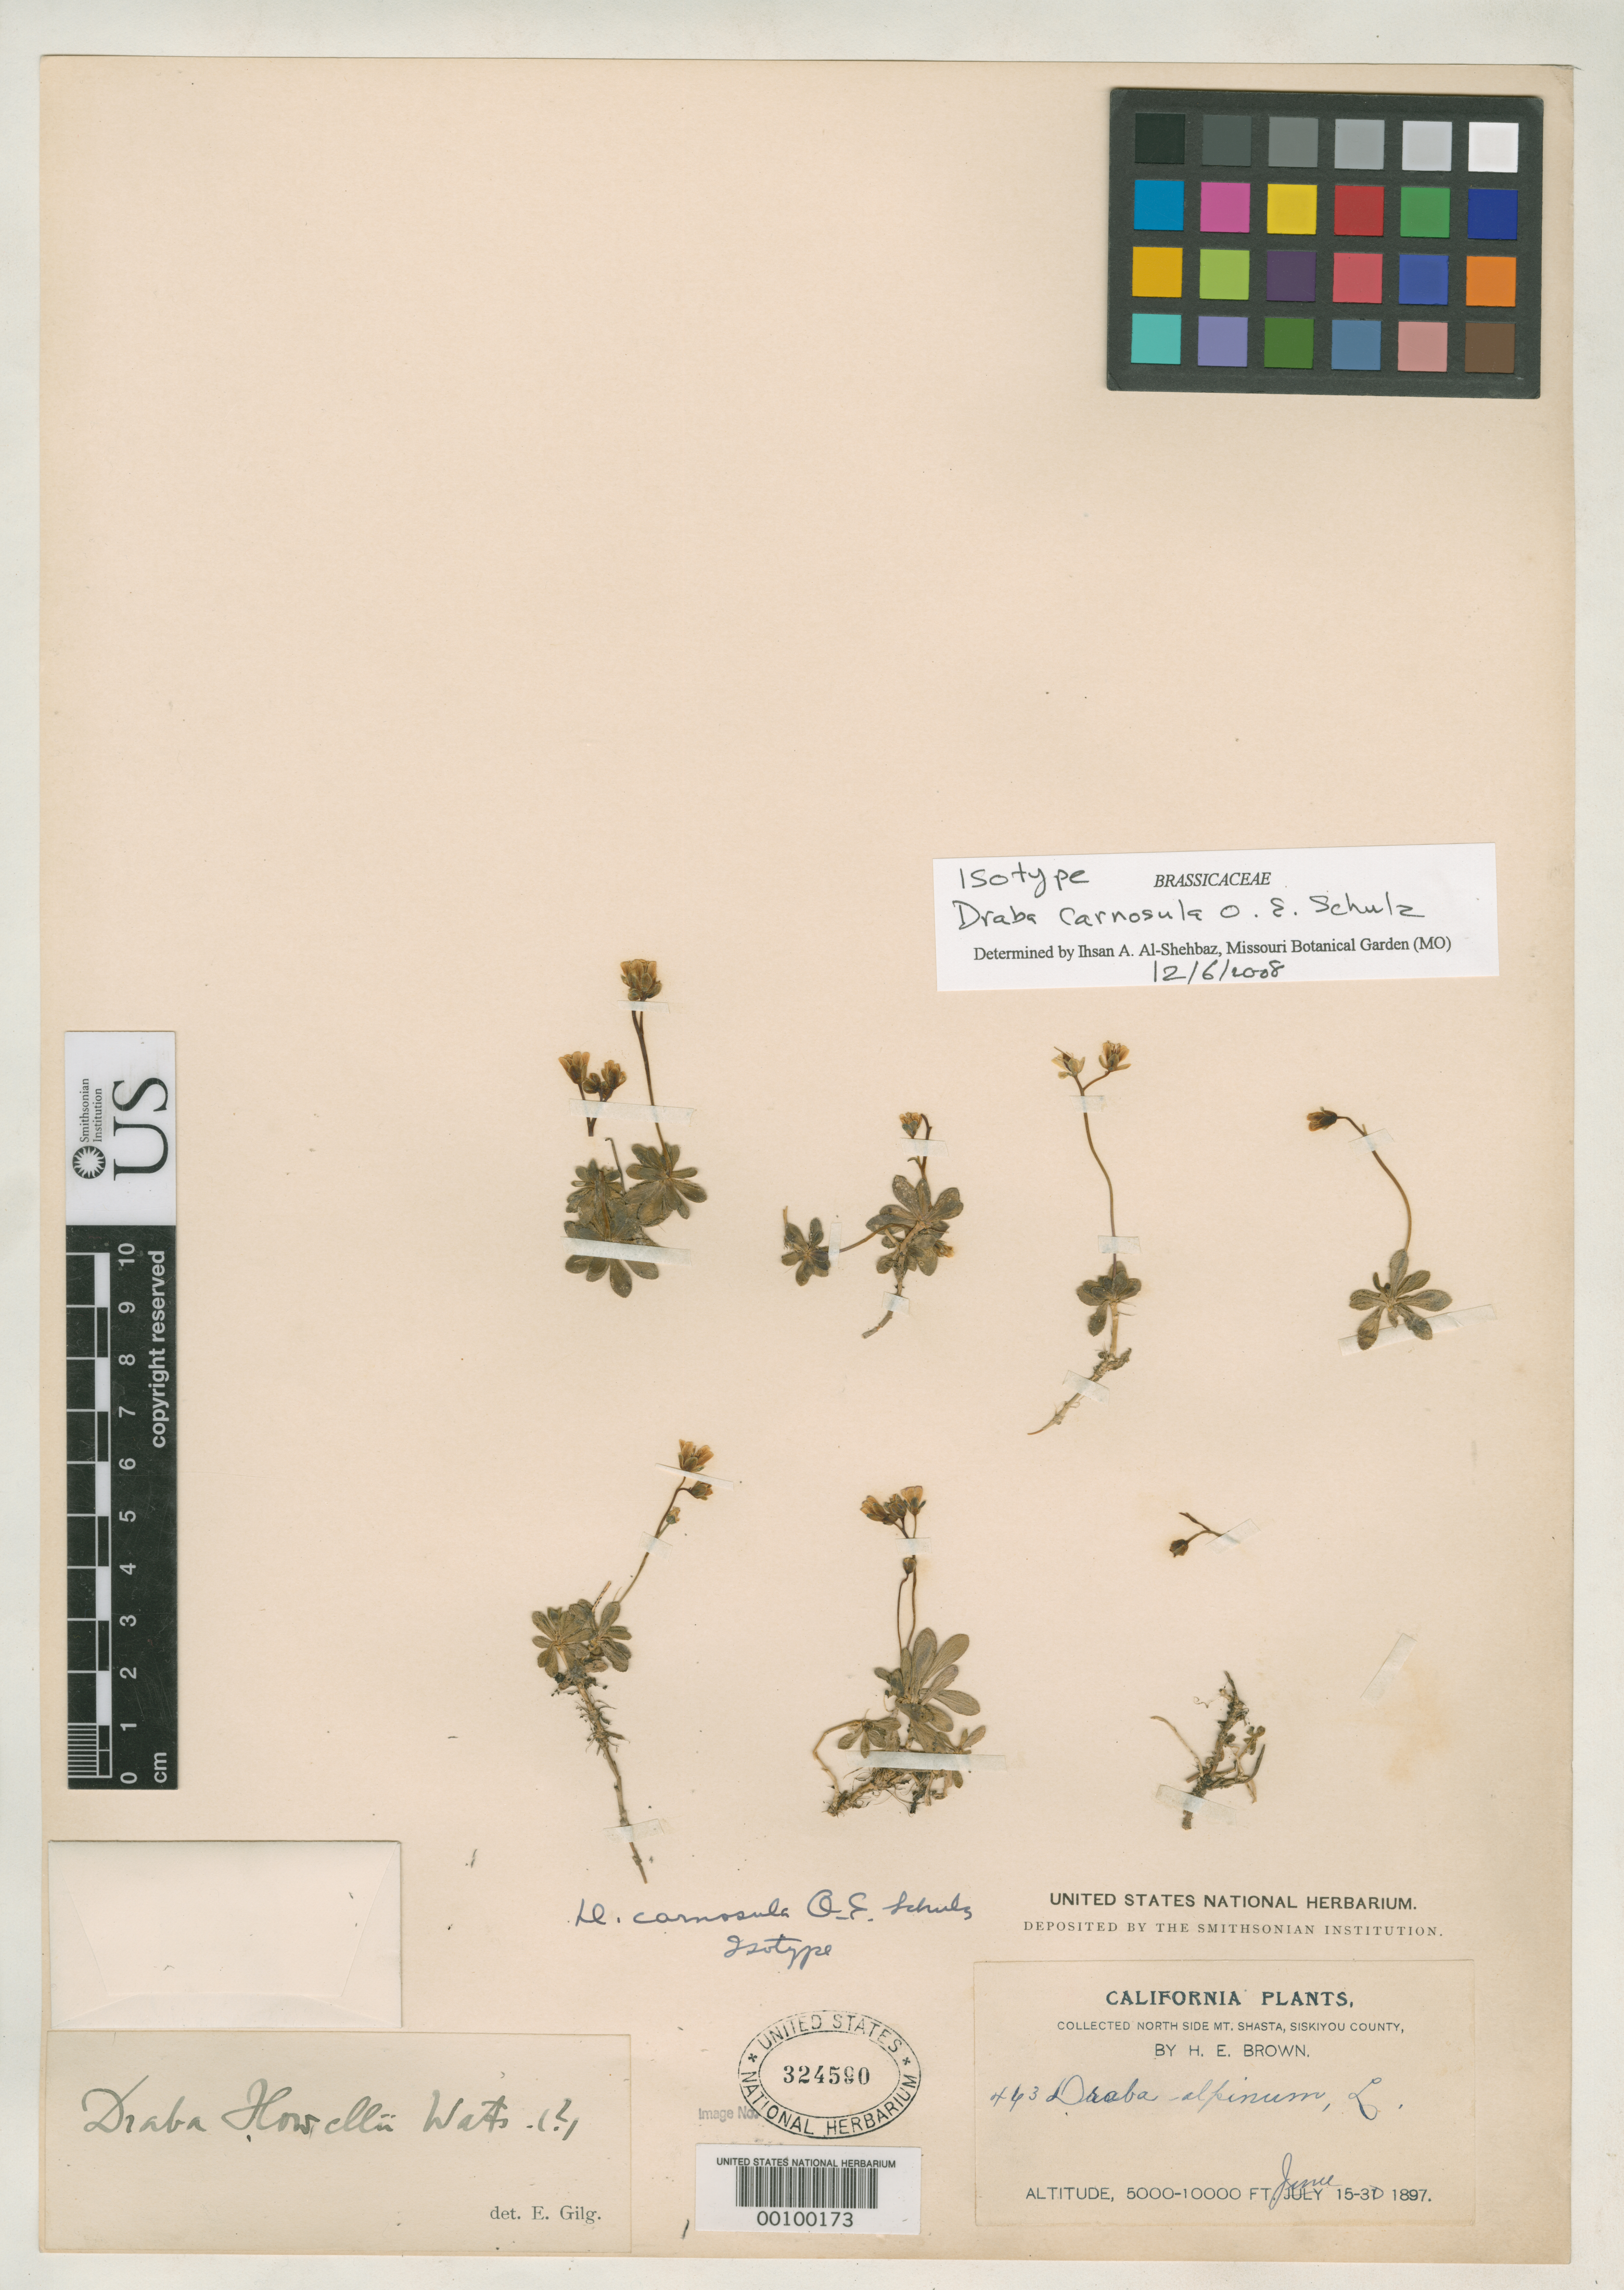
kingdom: Plantae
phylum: Tracheophyta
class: Magnoliopsida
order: Brassicales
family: Brassicaceae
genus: Draba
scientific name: Draba carnosula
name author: O.E. Schulz in Engl.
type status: Isotype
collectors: H. E. Brown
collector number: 463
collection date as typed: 15 Jun 1897 to 30 Jun 1897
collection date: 1897-06-15/1897-06-30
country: United States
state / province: California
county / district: Siskiyou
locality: N side Mt. Shasta.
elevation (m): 1524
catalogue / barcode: US 324590